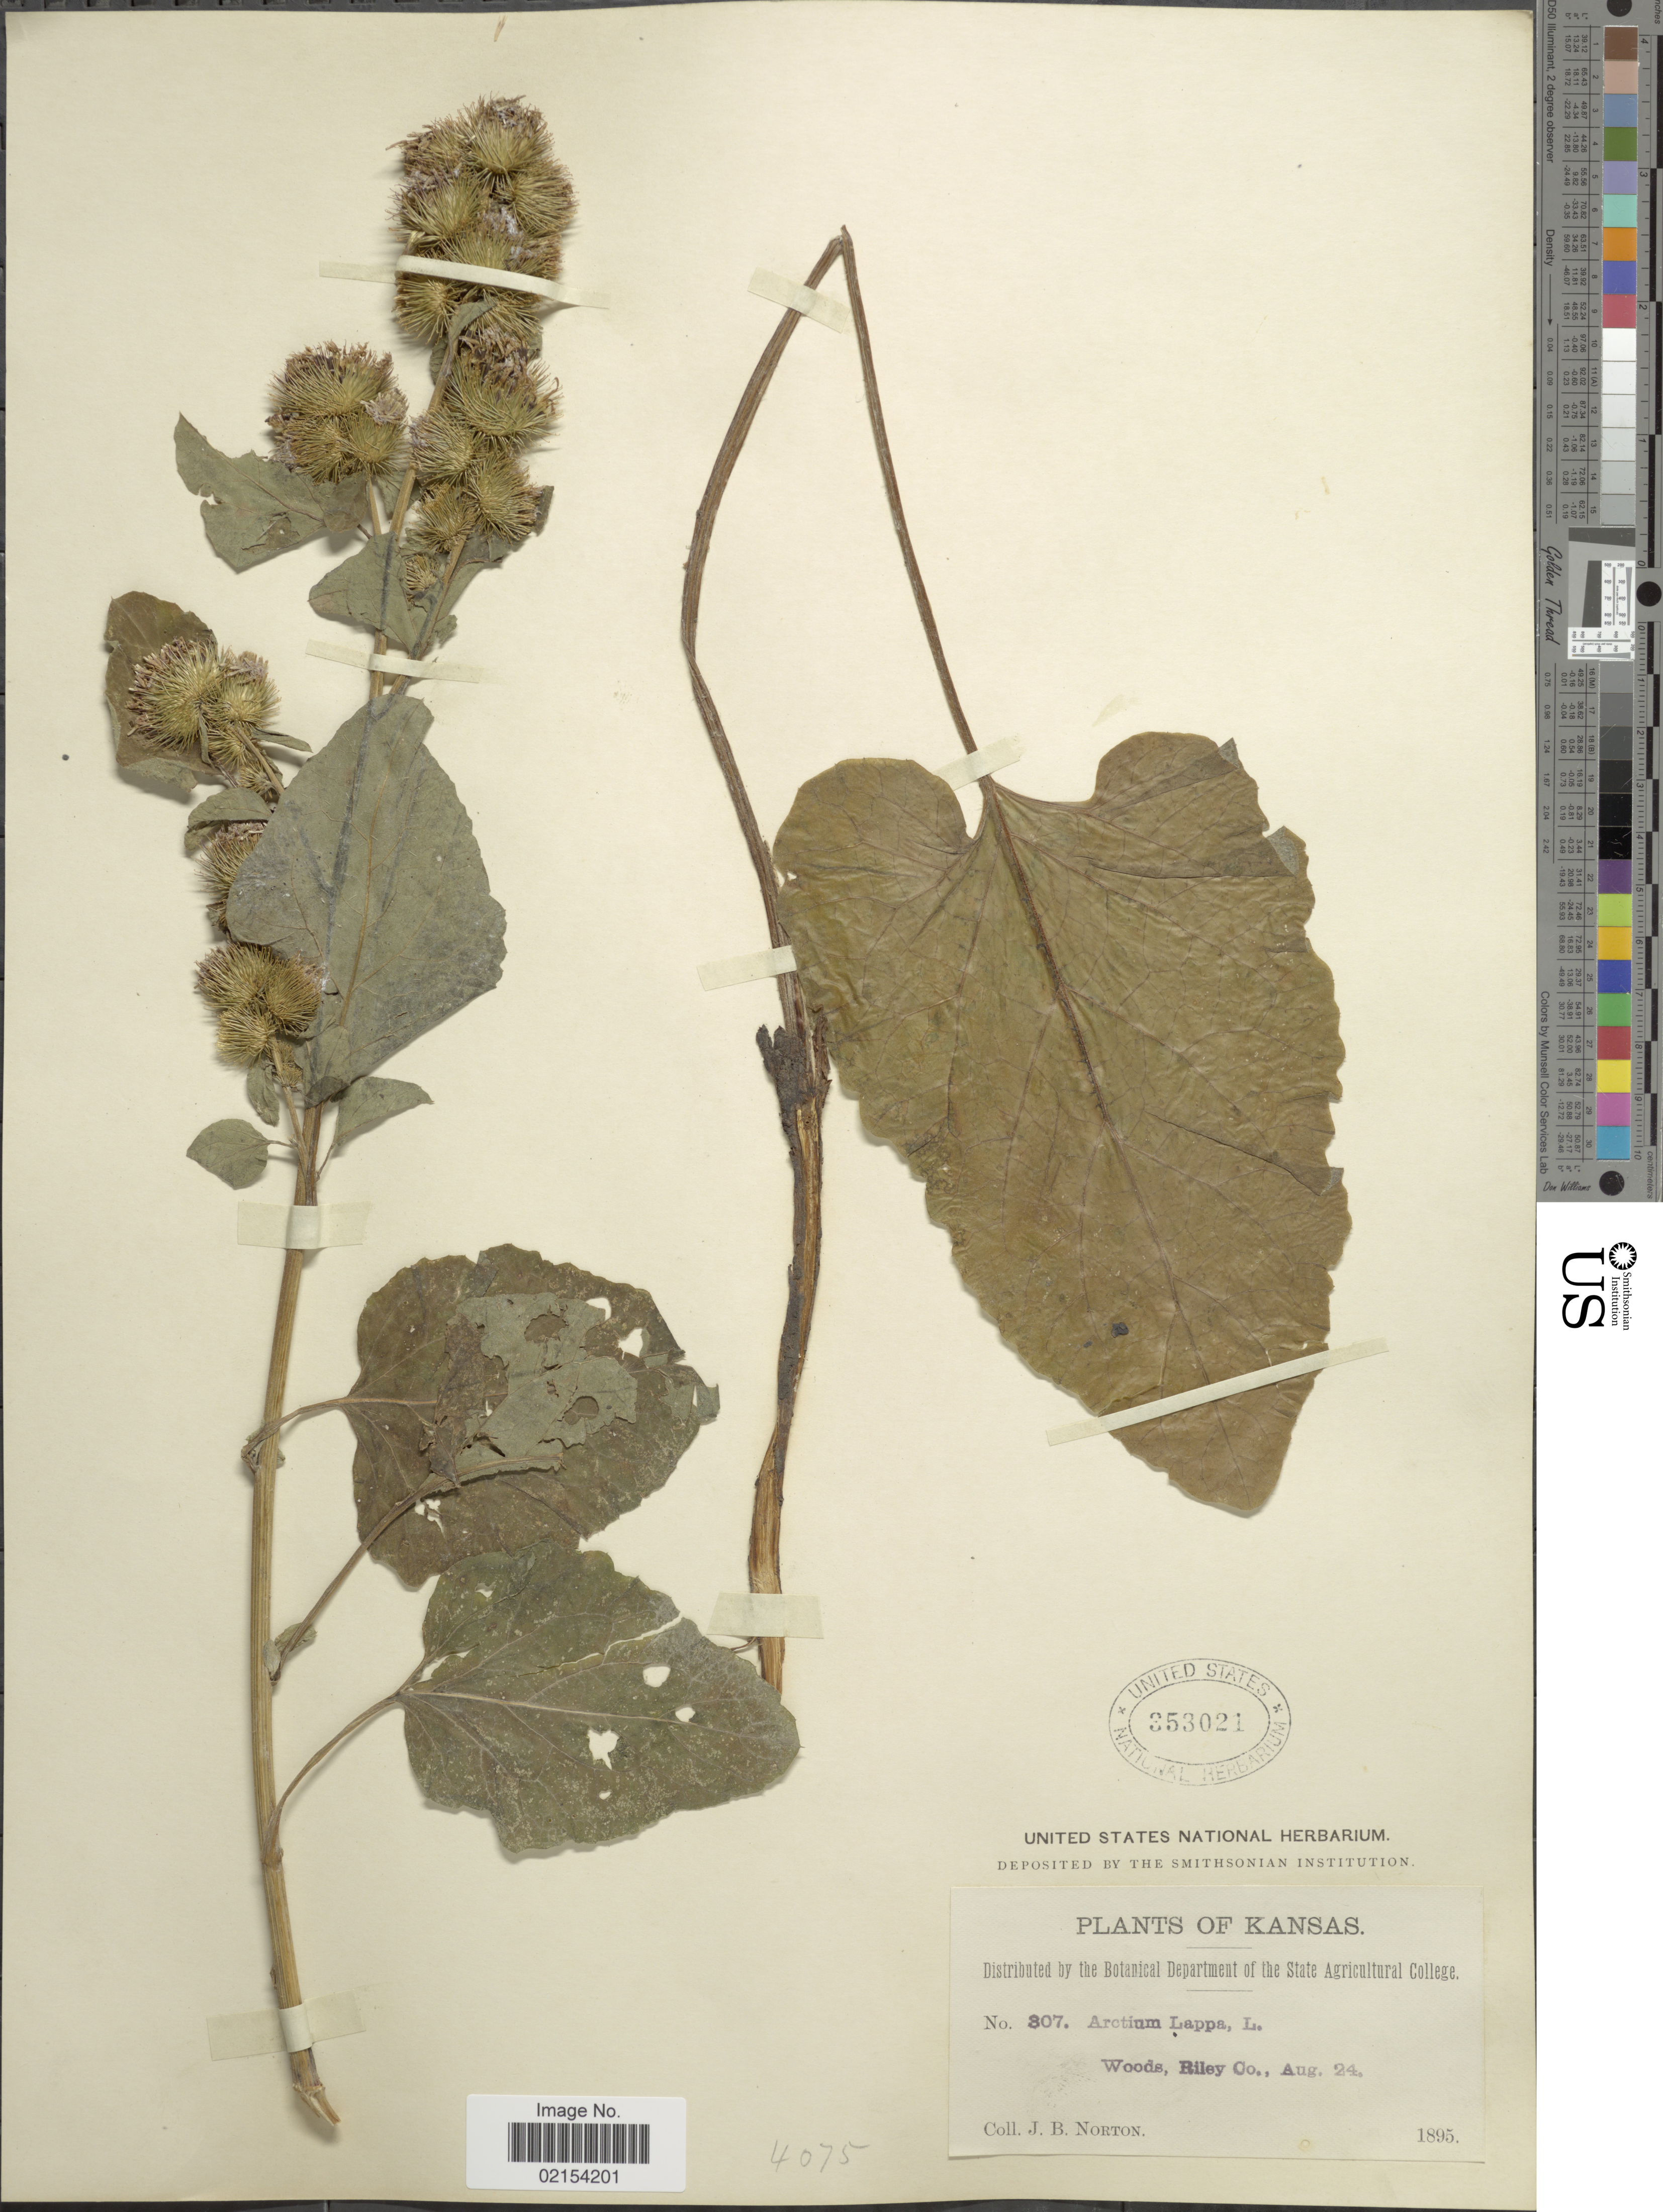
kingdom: Plantae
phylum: Tracheophyta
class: Magnoliopsida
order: Asterales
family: Asteraceae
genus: Arctium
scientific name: Arctium minus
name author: (Hill) Bernh.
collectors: J. B. Norton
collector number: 307*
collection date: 1895-08-24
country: United States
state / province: Kansas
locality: Woods, Riley Co.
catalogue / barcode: US 353021